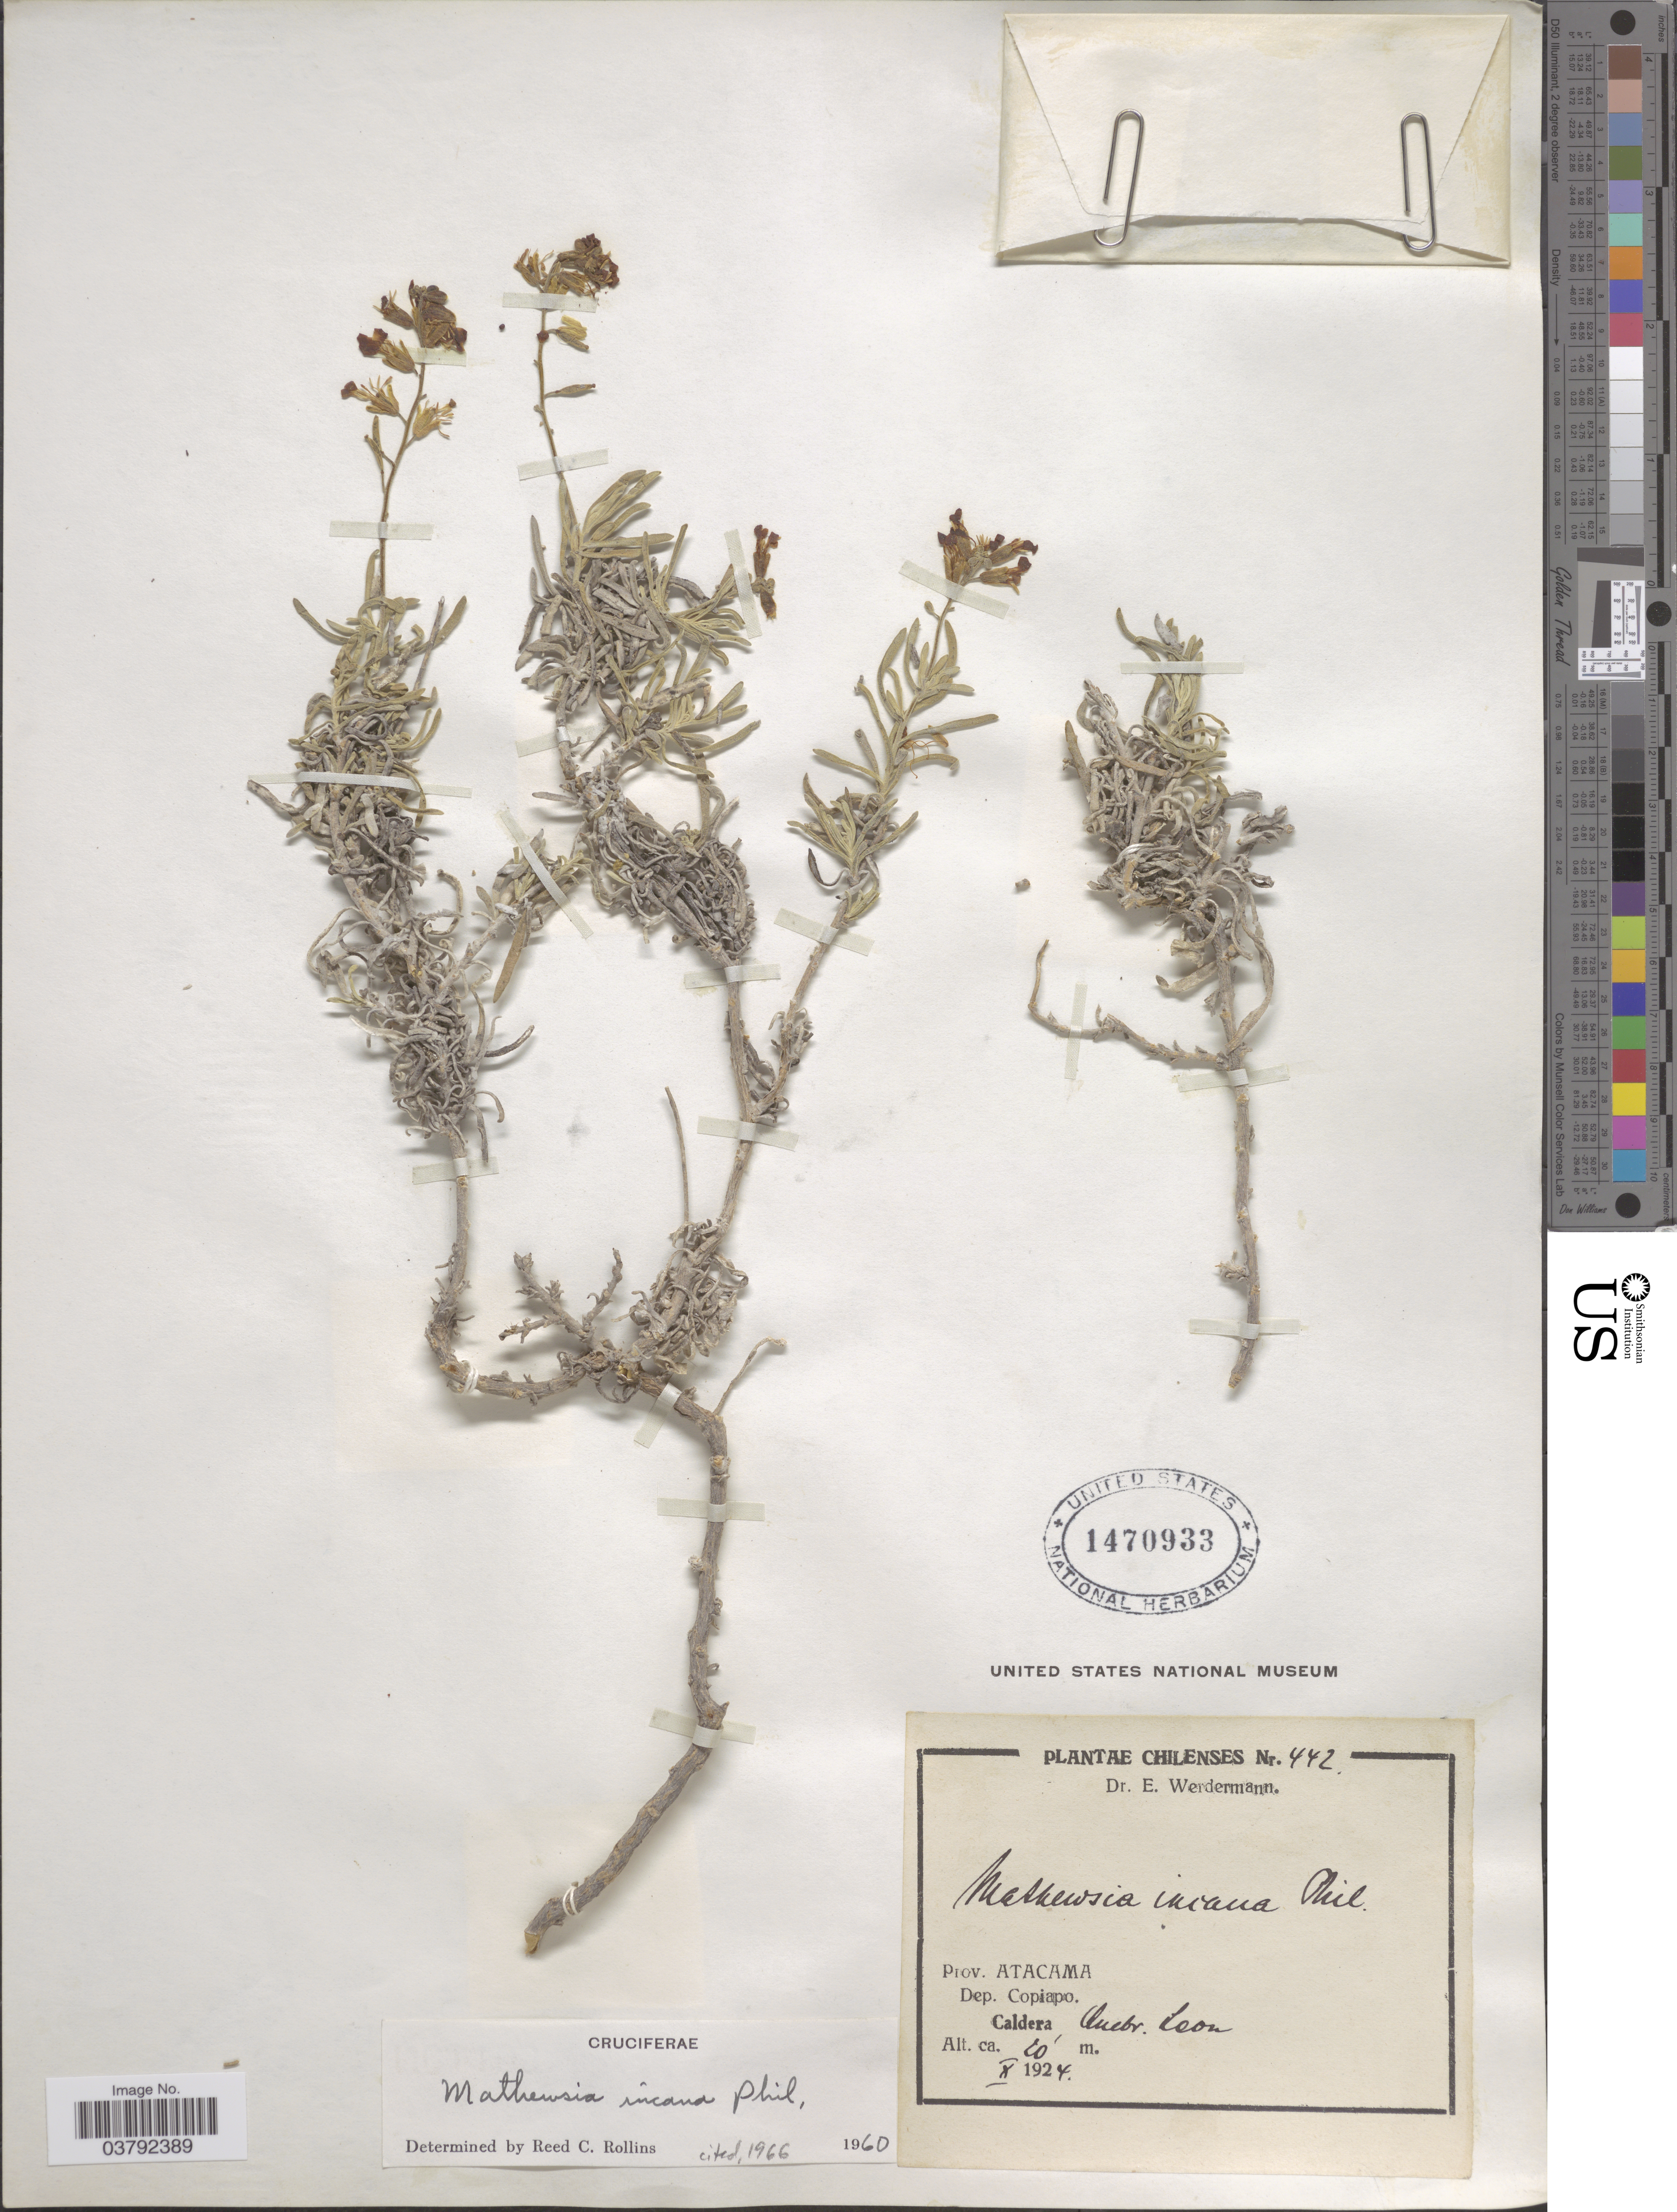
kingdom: Plantae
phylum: Tracheophyta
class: Magnoliopsida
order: Brassicales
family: Brassicaceae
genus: Mathewsia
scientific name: Mathewsia incana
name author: Phil.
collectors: E. Werdermann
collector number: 442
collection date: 1924-10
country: Chile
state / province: Atacama (III)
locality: Prov. Atacama. Dep. Copiapo. Caldera, Quebr. Leon.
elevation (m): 6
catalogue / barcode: US 1470933